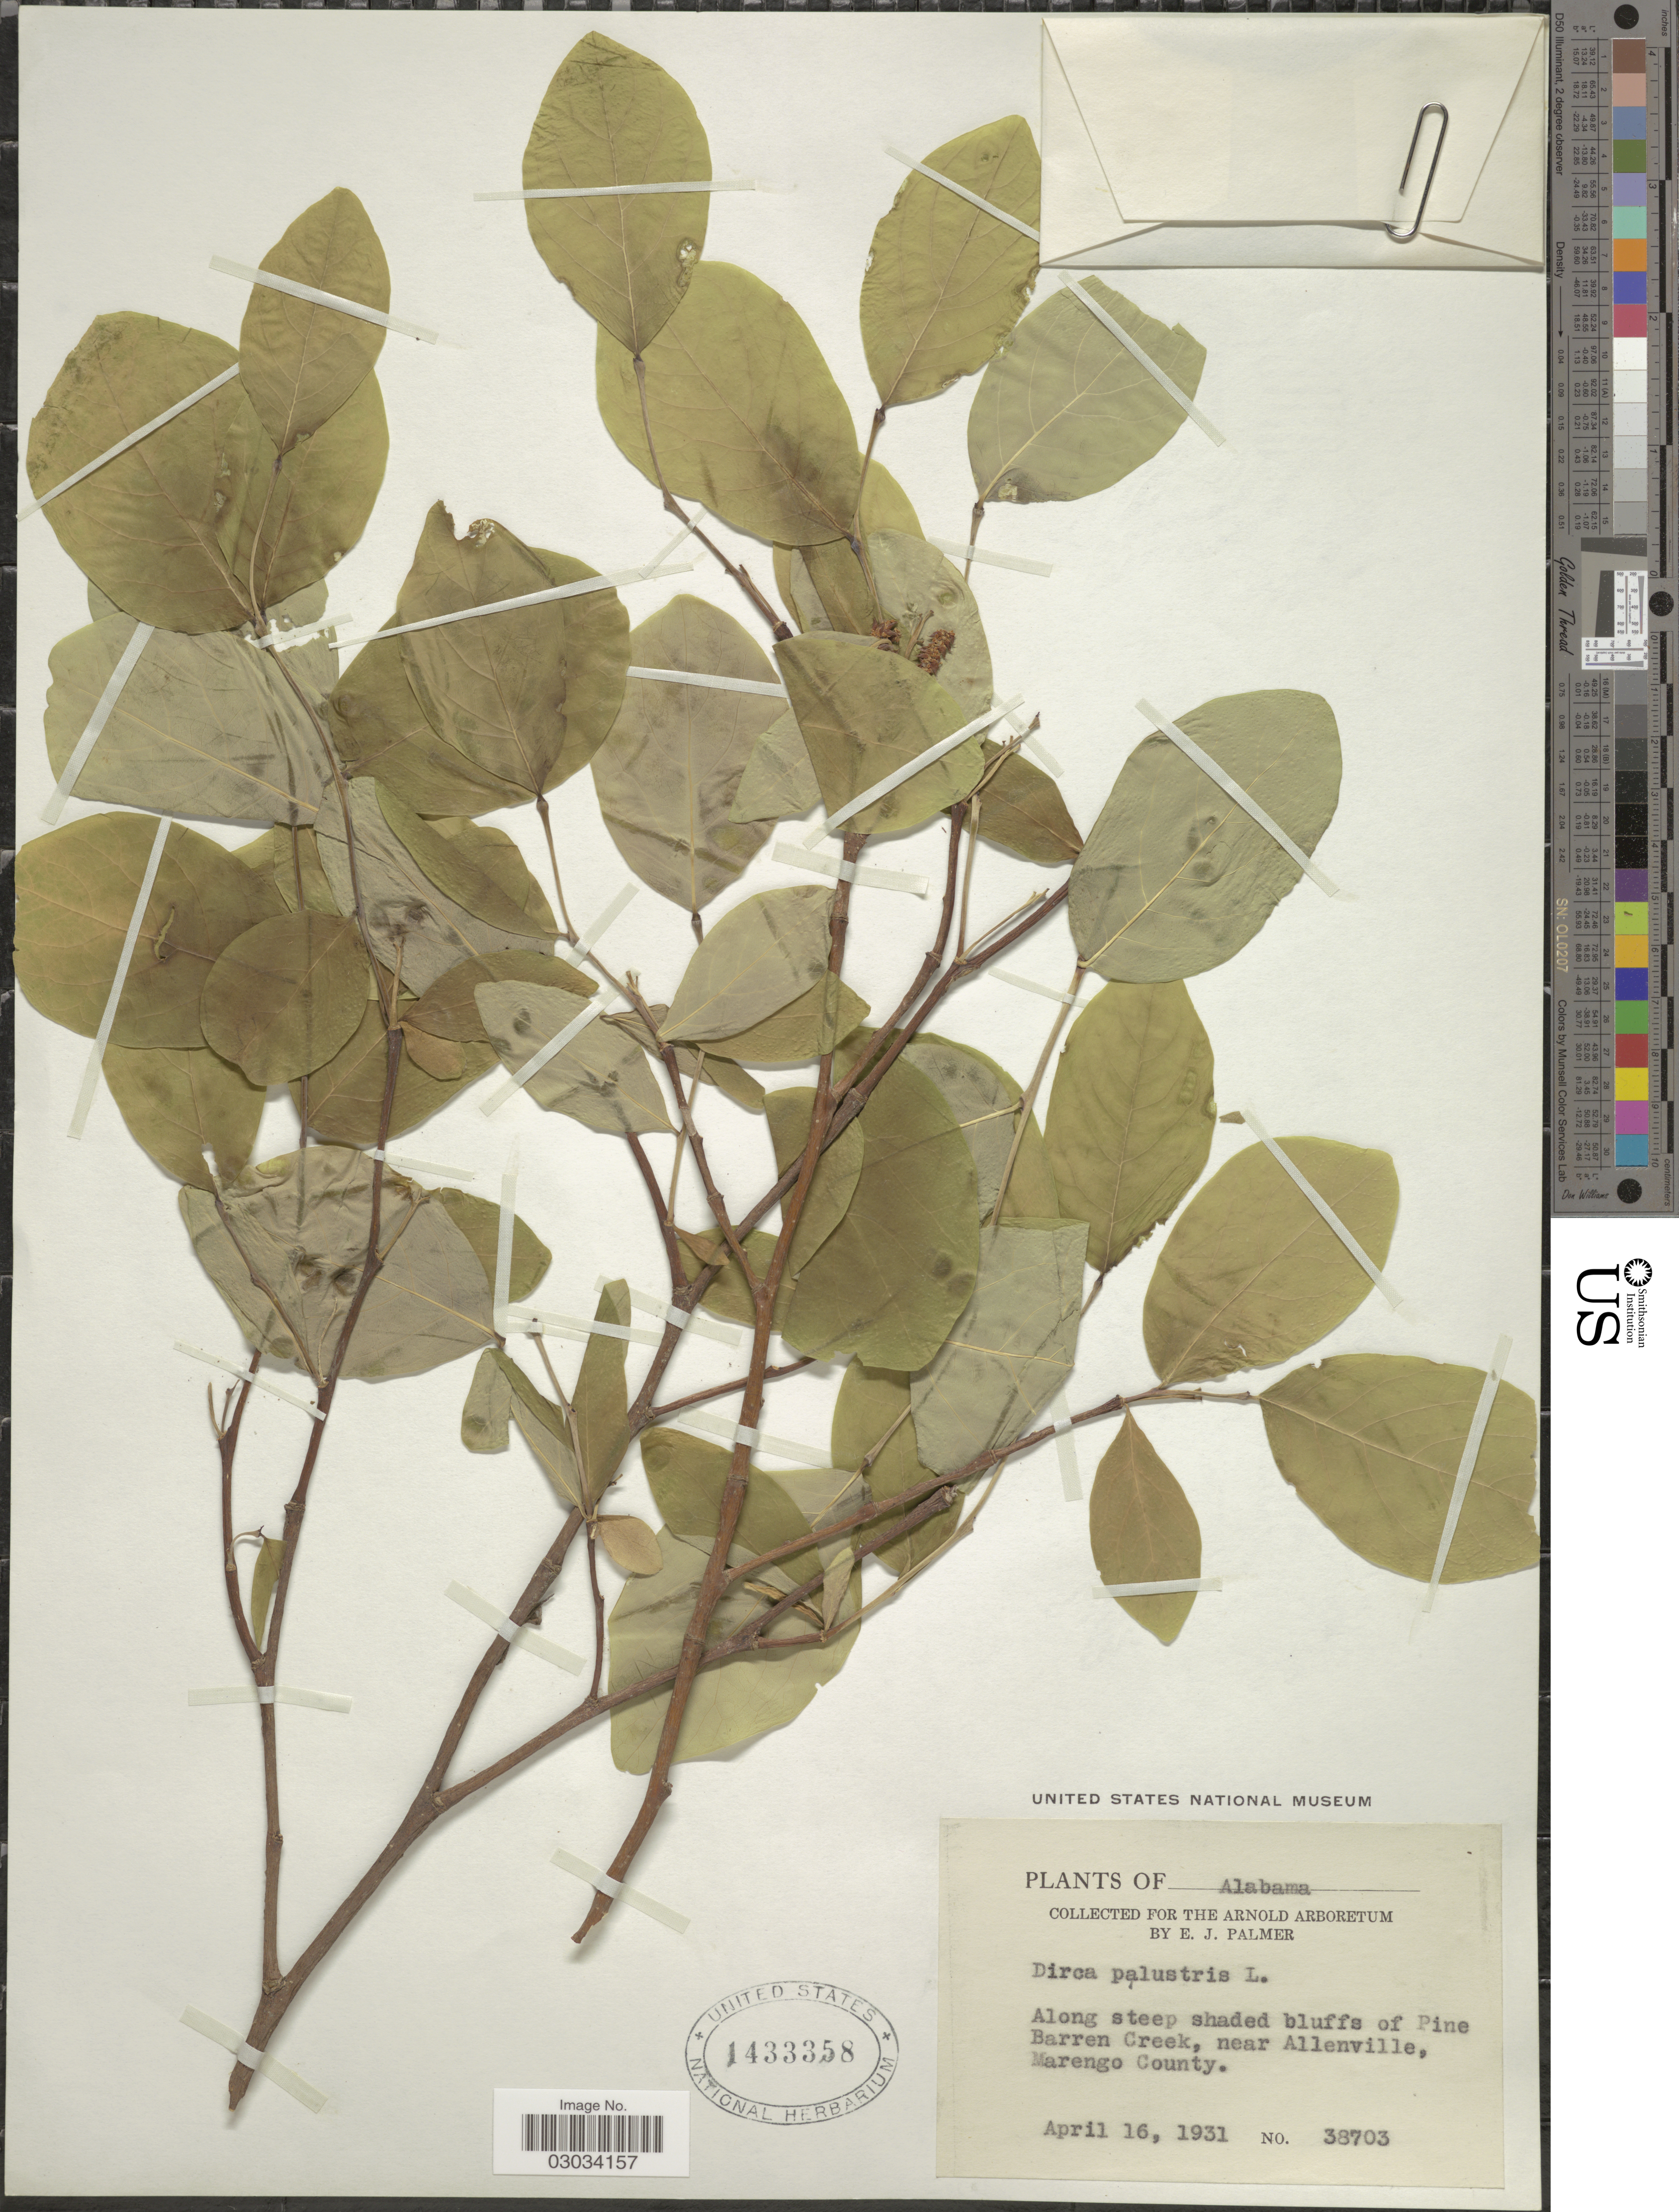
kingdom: Plantae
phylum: Tracheophyta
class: Magnoliopsida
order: Malvales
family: Thymelaeaceae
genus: Dirca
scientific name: Dirca palustris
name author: L.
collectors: E. J. Palmer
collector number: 38703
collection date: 1931-04-16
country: United States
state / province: Alabama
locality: Along steep shaded bluffs of Pine Barren Creek, near Allenville, Marengo County.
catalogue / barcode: US 1433358